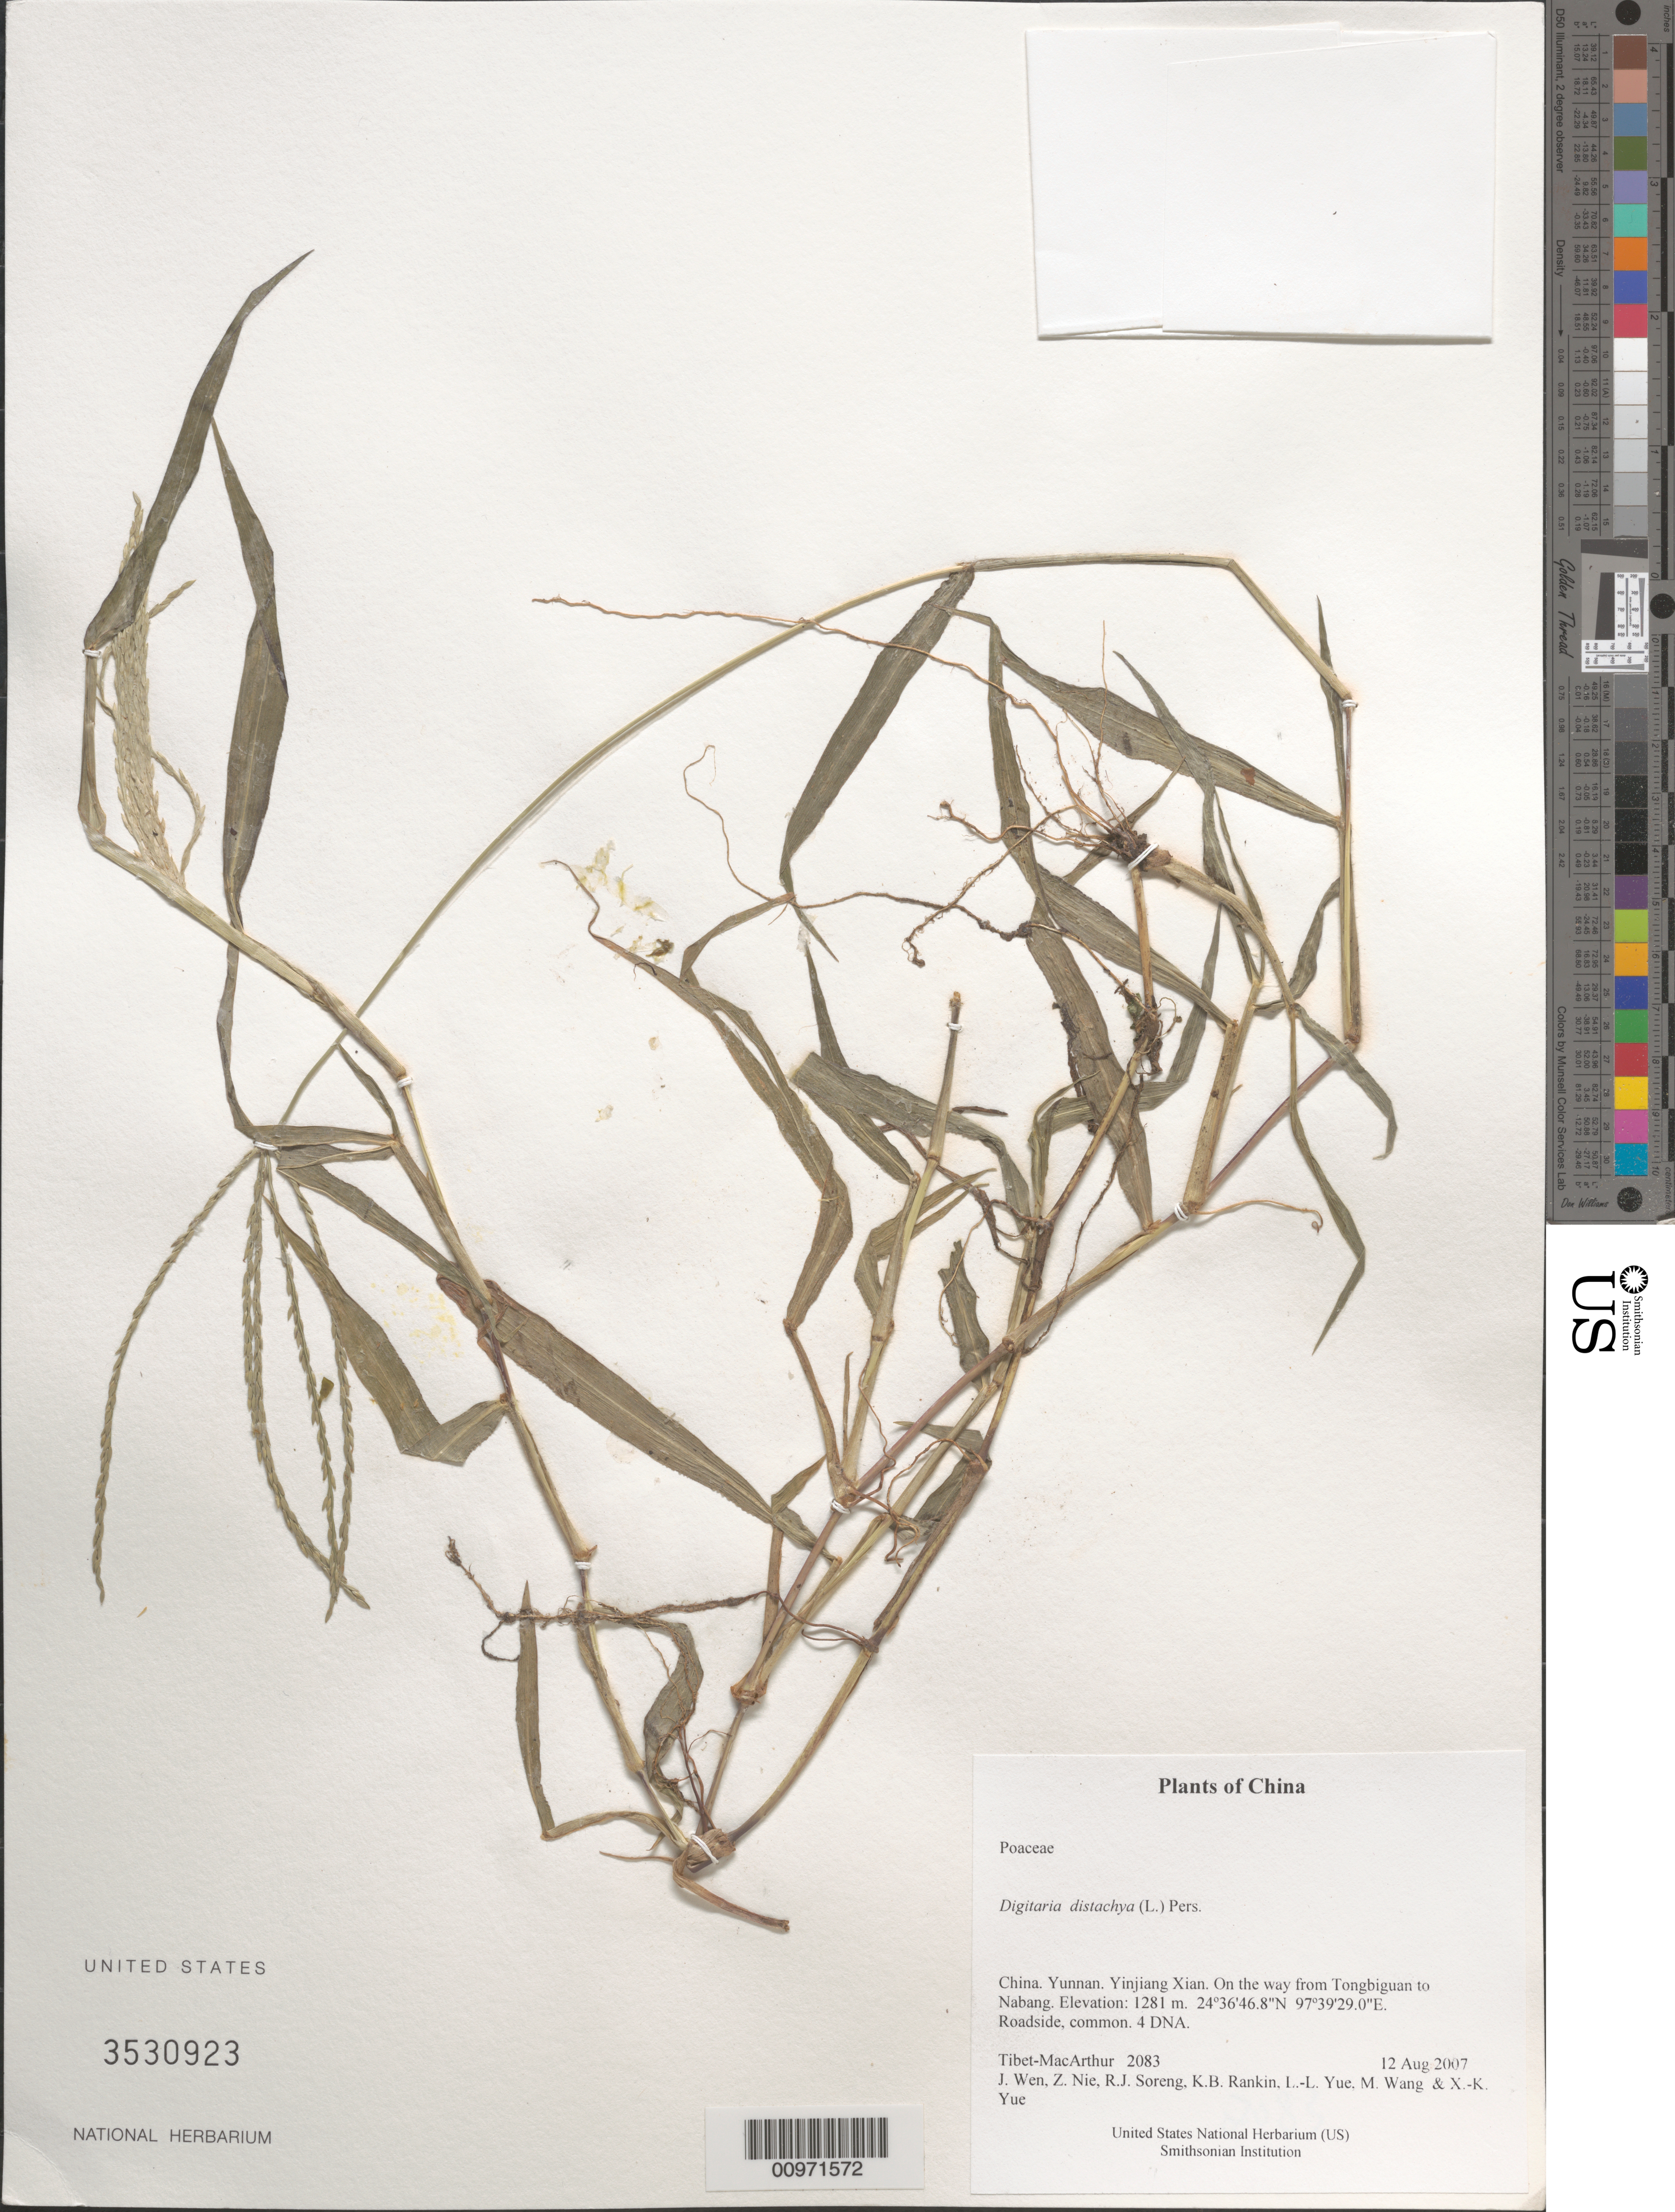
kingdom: Plantae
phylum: Tracheophyta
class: Liliopsida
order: Poales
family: Poaceae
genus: Digitaria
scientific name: Digitaria distachya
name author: (L.) Pers.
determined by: Soreng, Robert J., Research Associate (BOT), Smithsonian Institution - National Museum of Natural History (UNITED STATES)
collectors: Tibet-MacArthur, J. Wen, Z. Nie, R. J. Soreng, K. Rankin, L. Yue, M. Wang & X. Yue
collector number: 2083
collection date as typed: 12 Aug 2007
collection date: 2007-08-12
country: China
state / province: Yunnan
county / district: Yinjiang Xian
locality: On the way from Tongbiguan to Nabang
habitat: Roadside, common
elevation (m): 1281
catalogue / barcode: US 3530923